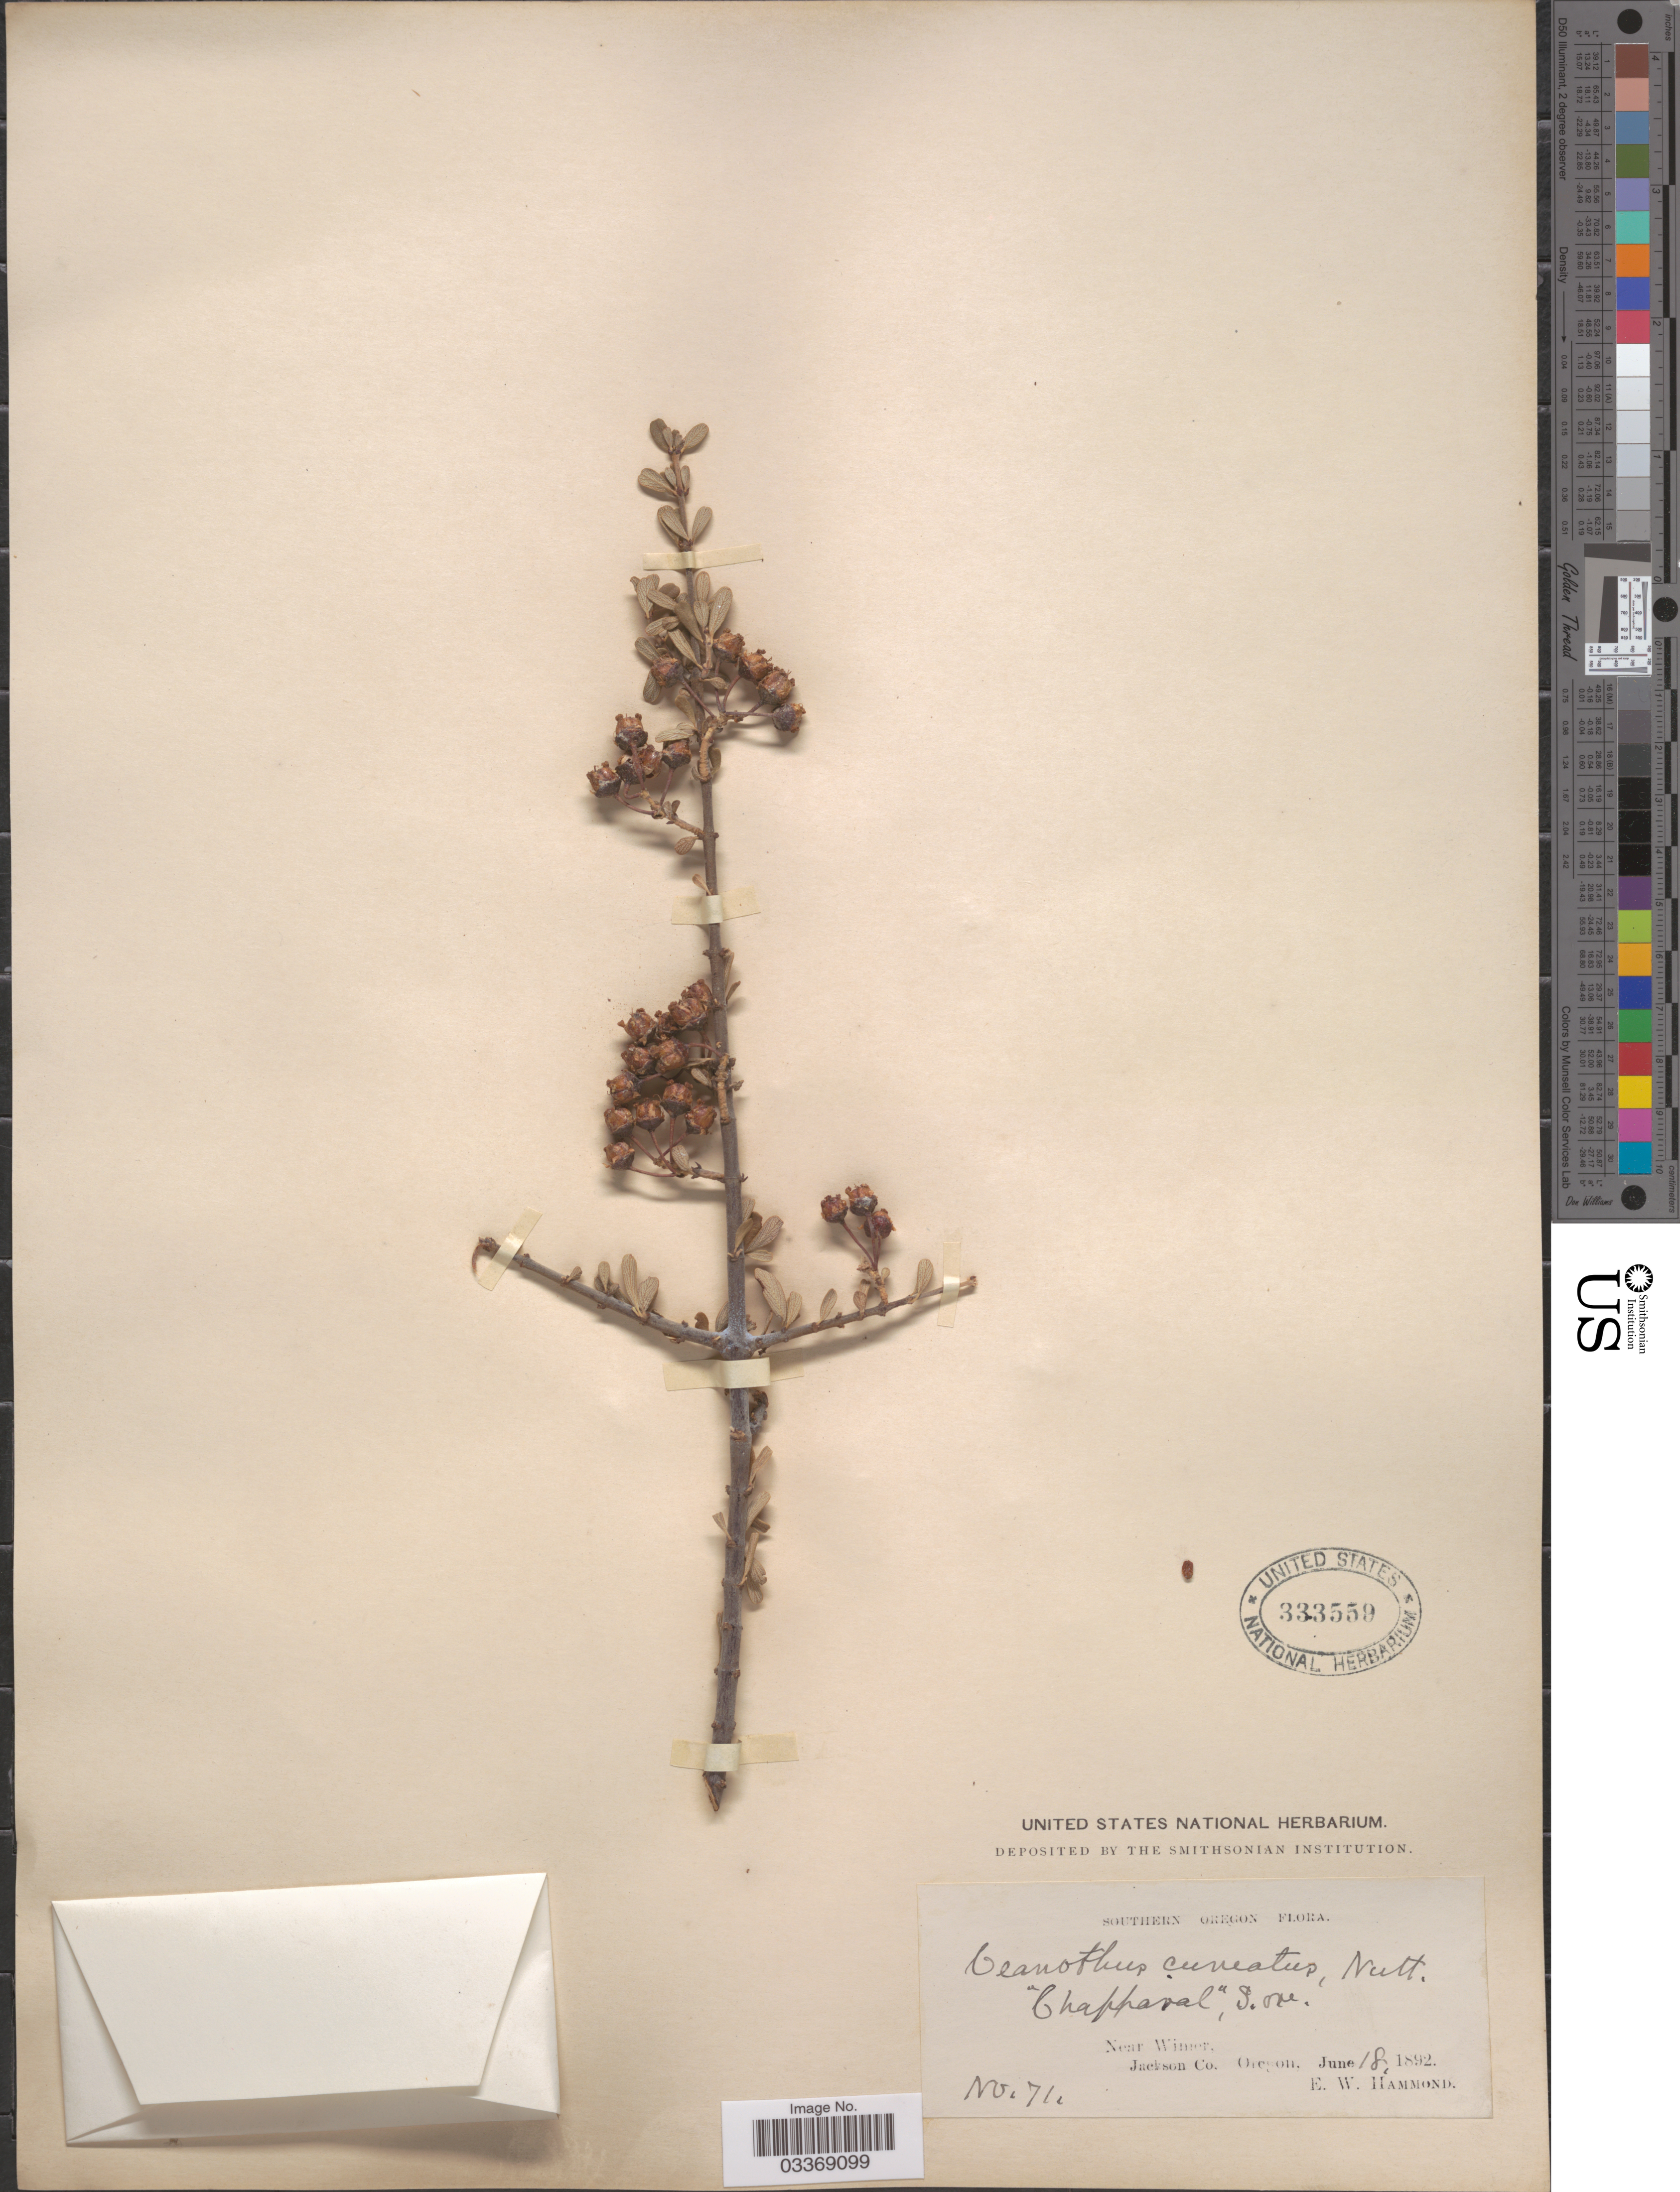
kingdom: Plantae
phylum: Tracheophyta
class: Magnoliopsida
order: Rosales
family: Rhamnaceae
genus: Ceanothus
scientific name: Ceanothus cuneatus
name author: (Hook.) Nutt.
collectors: E. Hammond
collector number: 71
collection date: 1892-06-18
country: United States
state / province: Oregon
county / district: Jackson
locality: Southern Oregon. Near Wimer, Jackson Co.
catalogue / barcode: US 333559